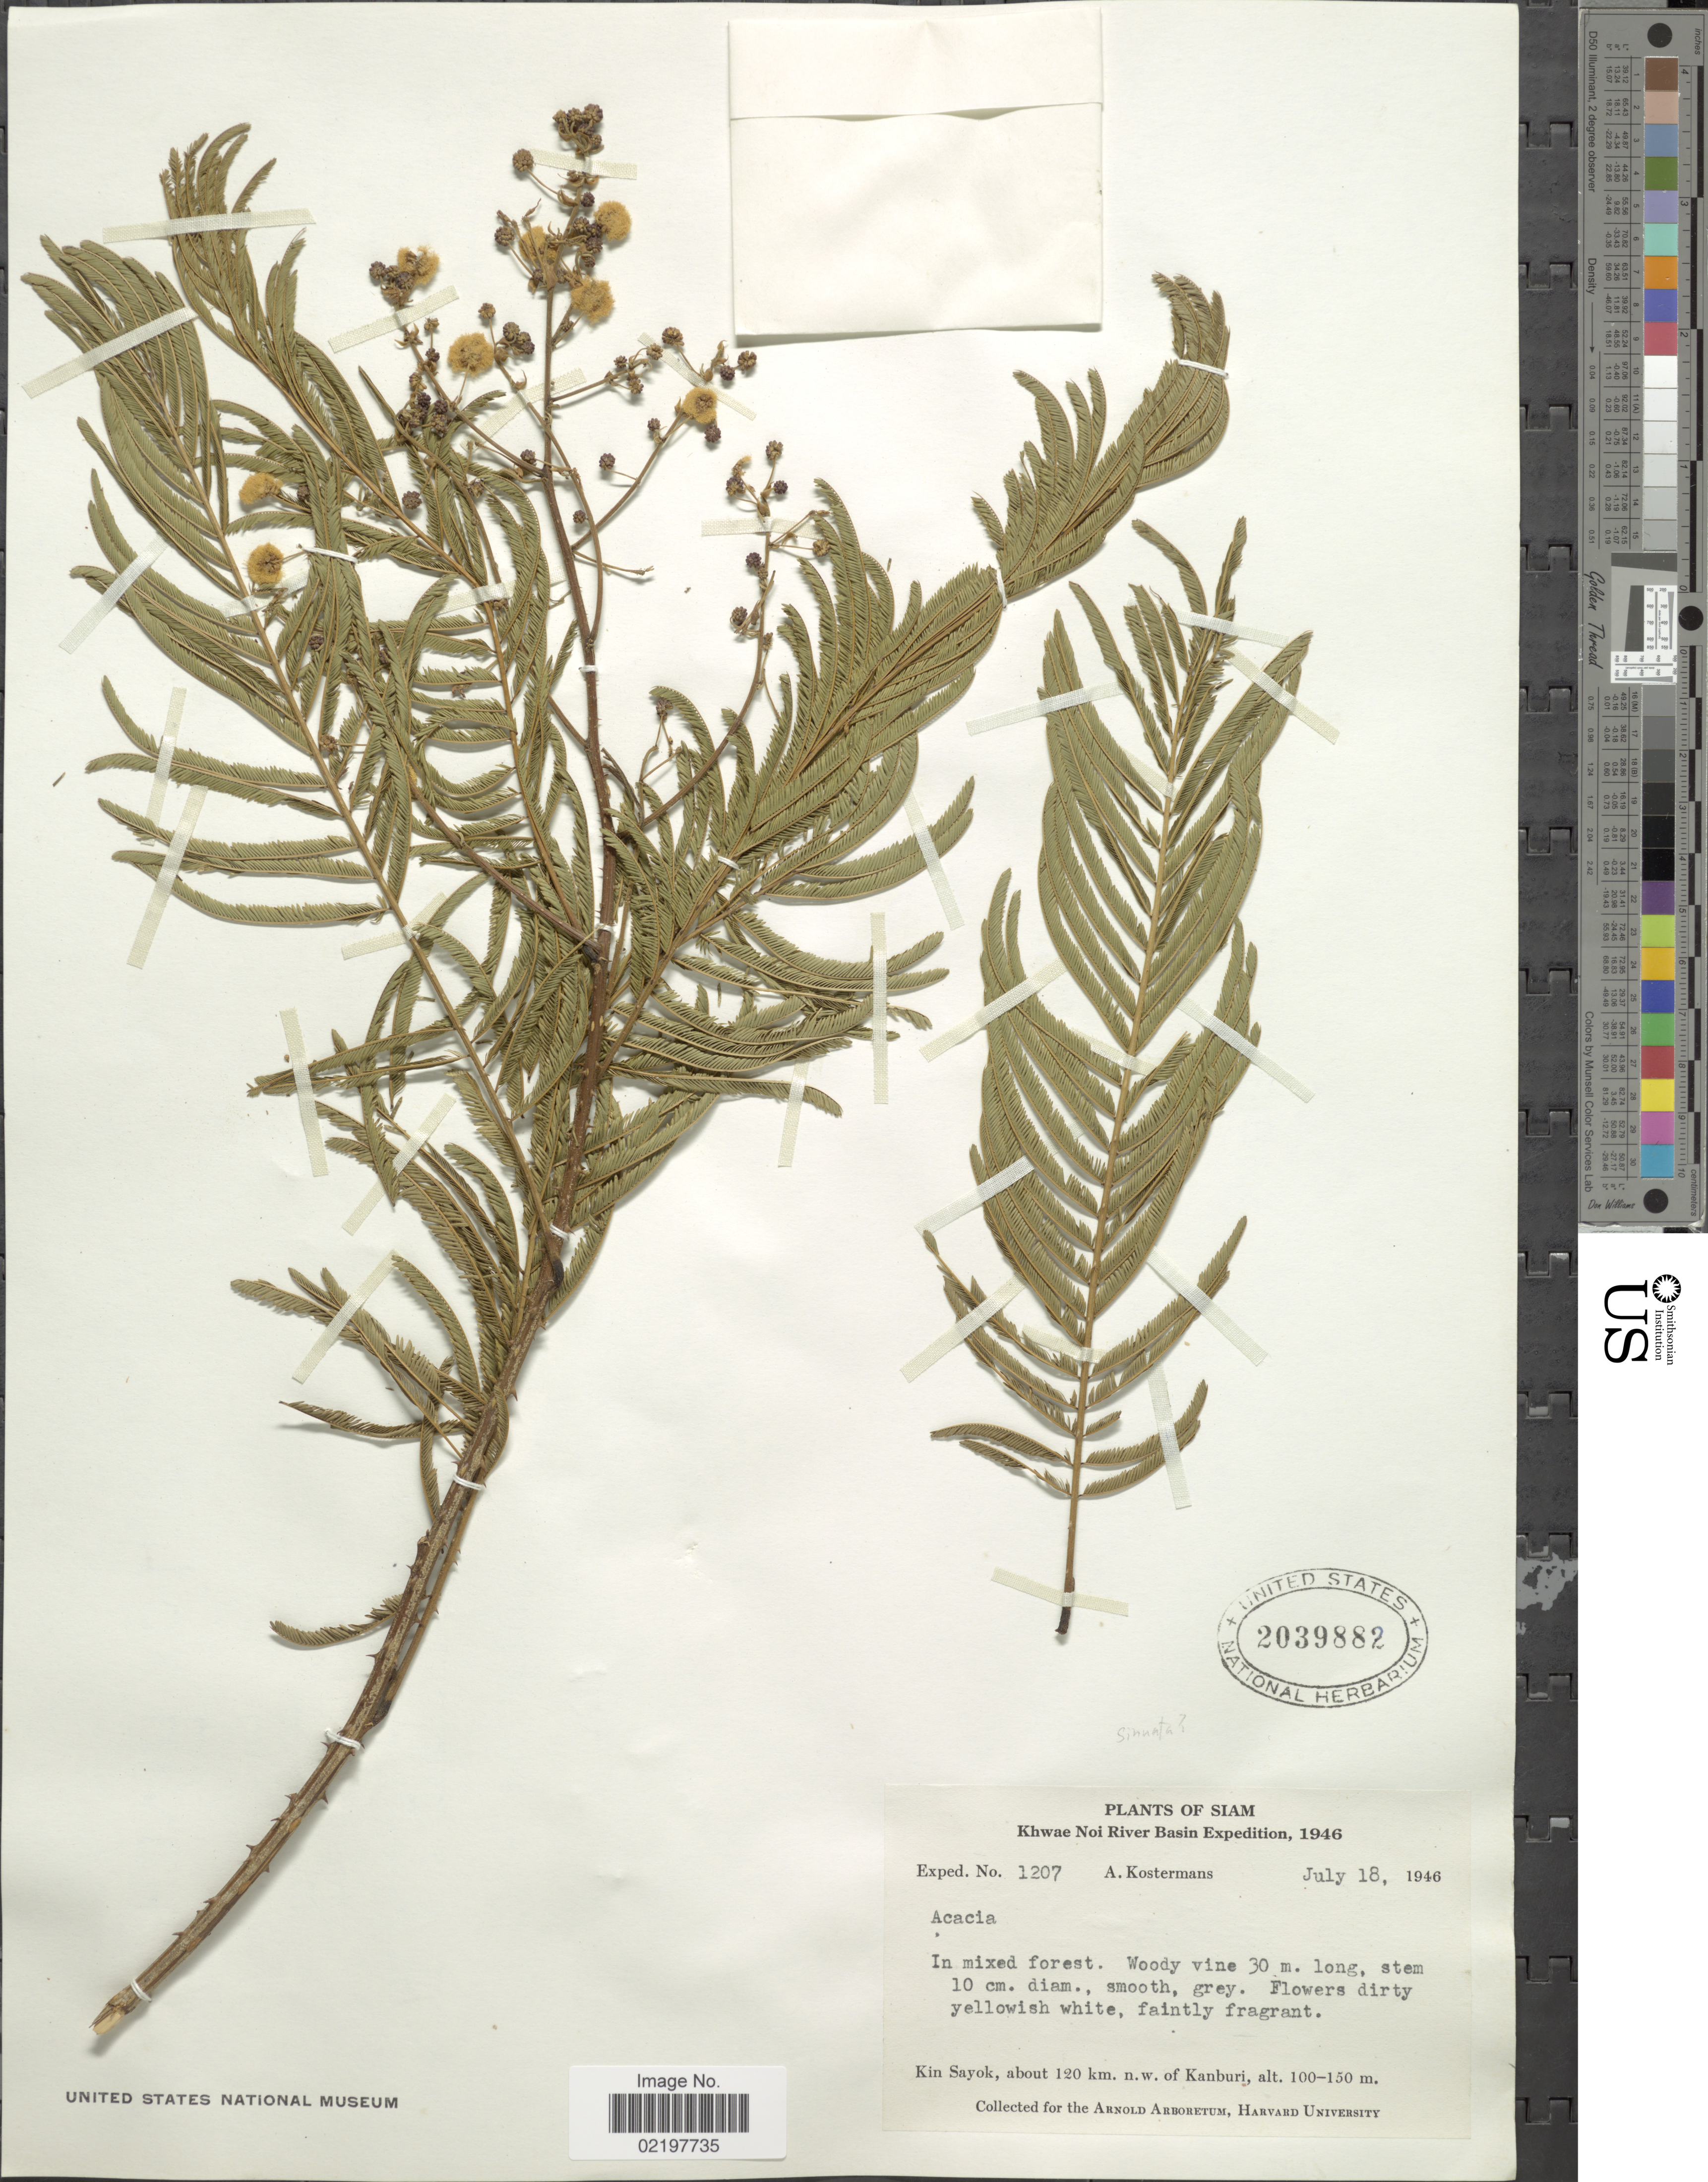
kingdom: Plantae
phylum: Tracheophyta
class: Magnoliopsida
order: Fabales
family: Fabaceae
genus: Senegalia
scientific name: Senegalia pennata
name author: (L.) Maslin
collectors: A. J. G. Kostermans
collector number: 1207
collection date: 1946-07-18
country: Thailand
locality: Siam, Khwae Noi River Basin, Kin Sayok, about 120 km. n.w. of Kanburi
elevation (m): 100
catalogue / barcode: US 2039882